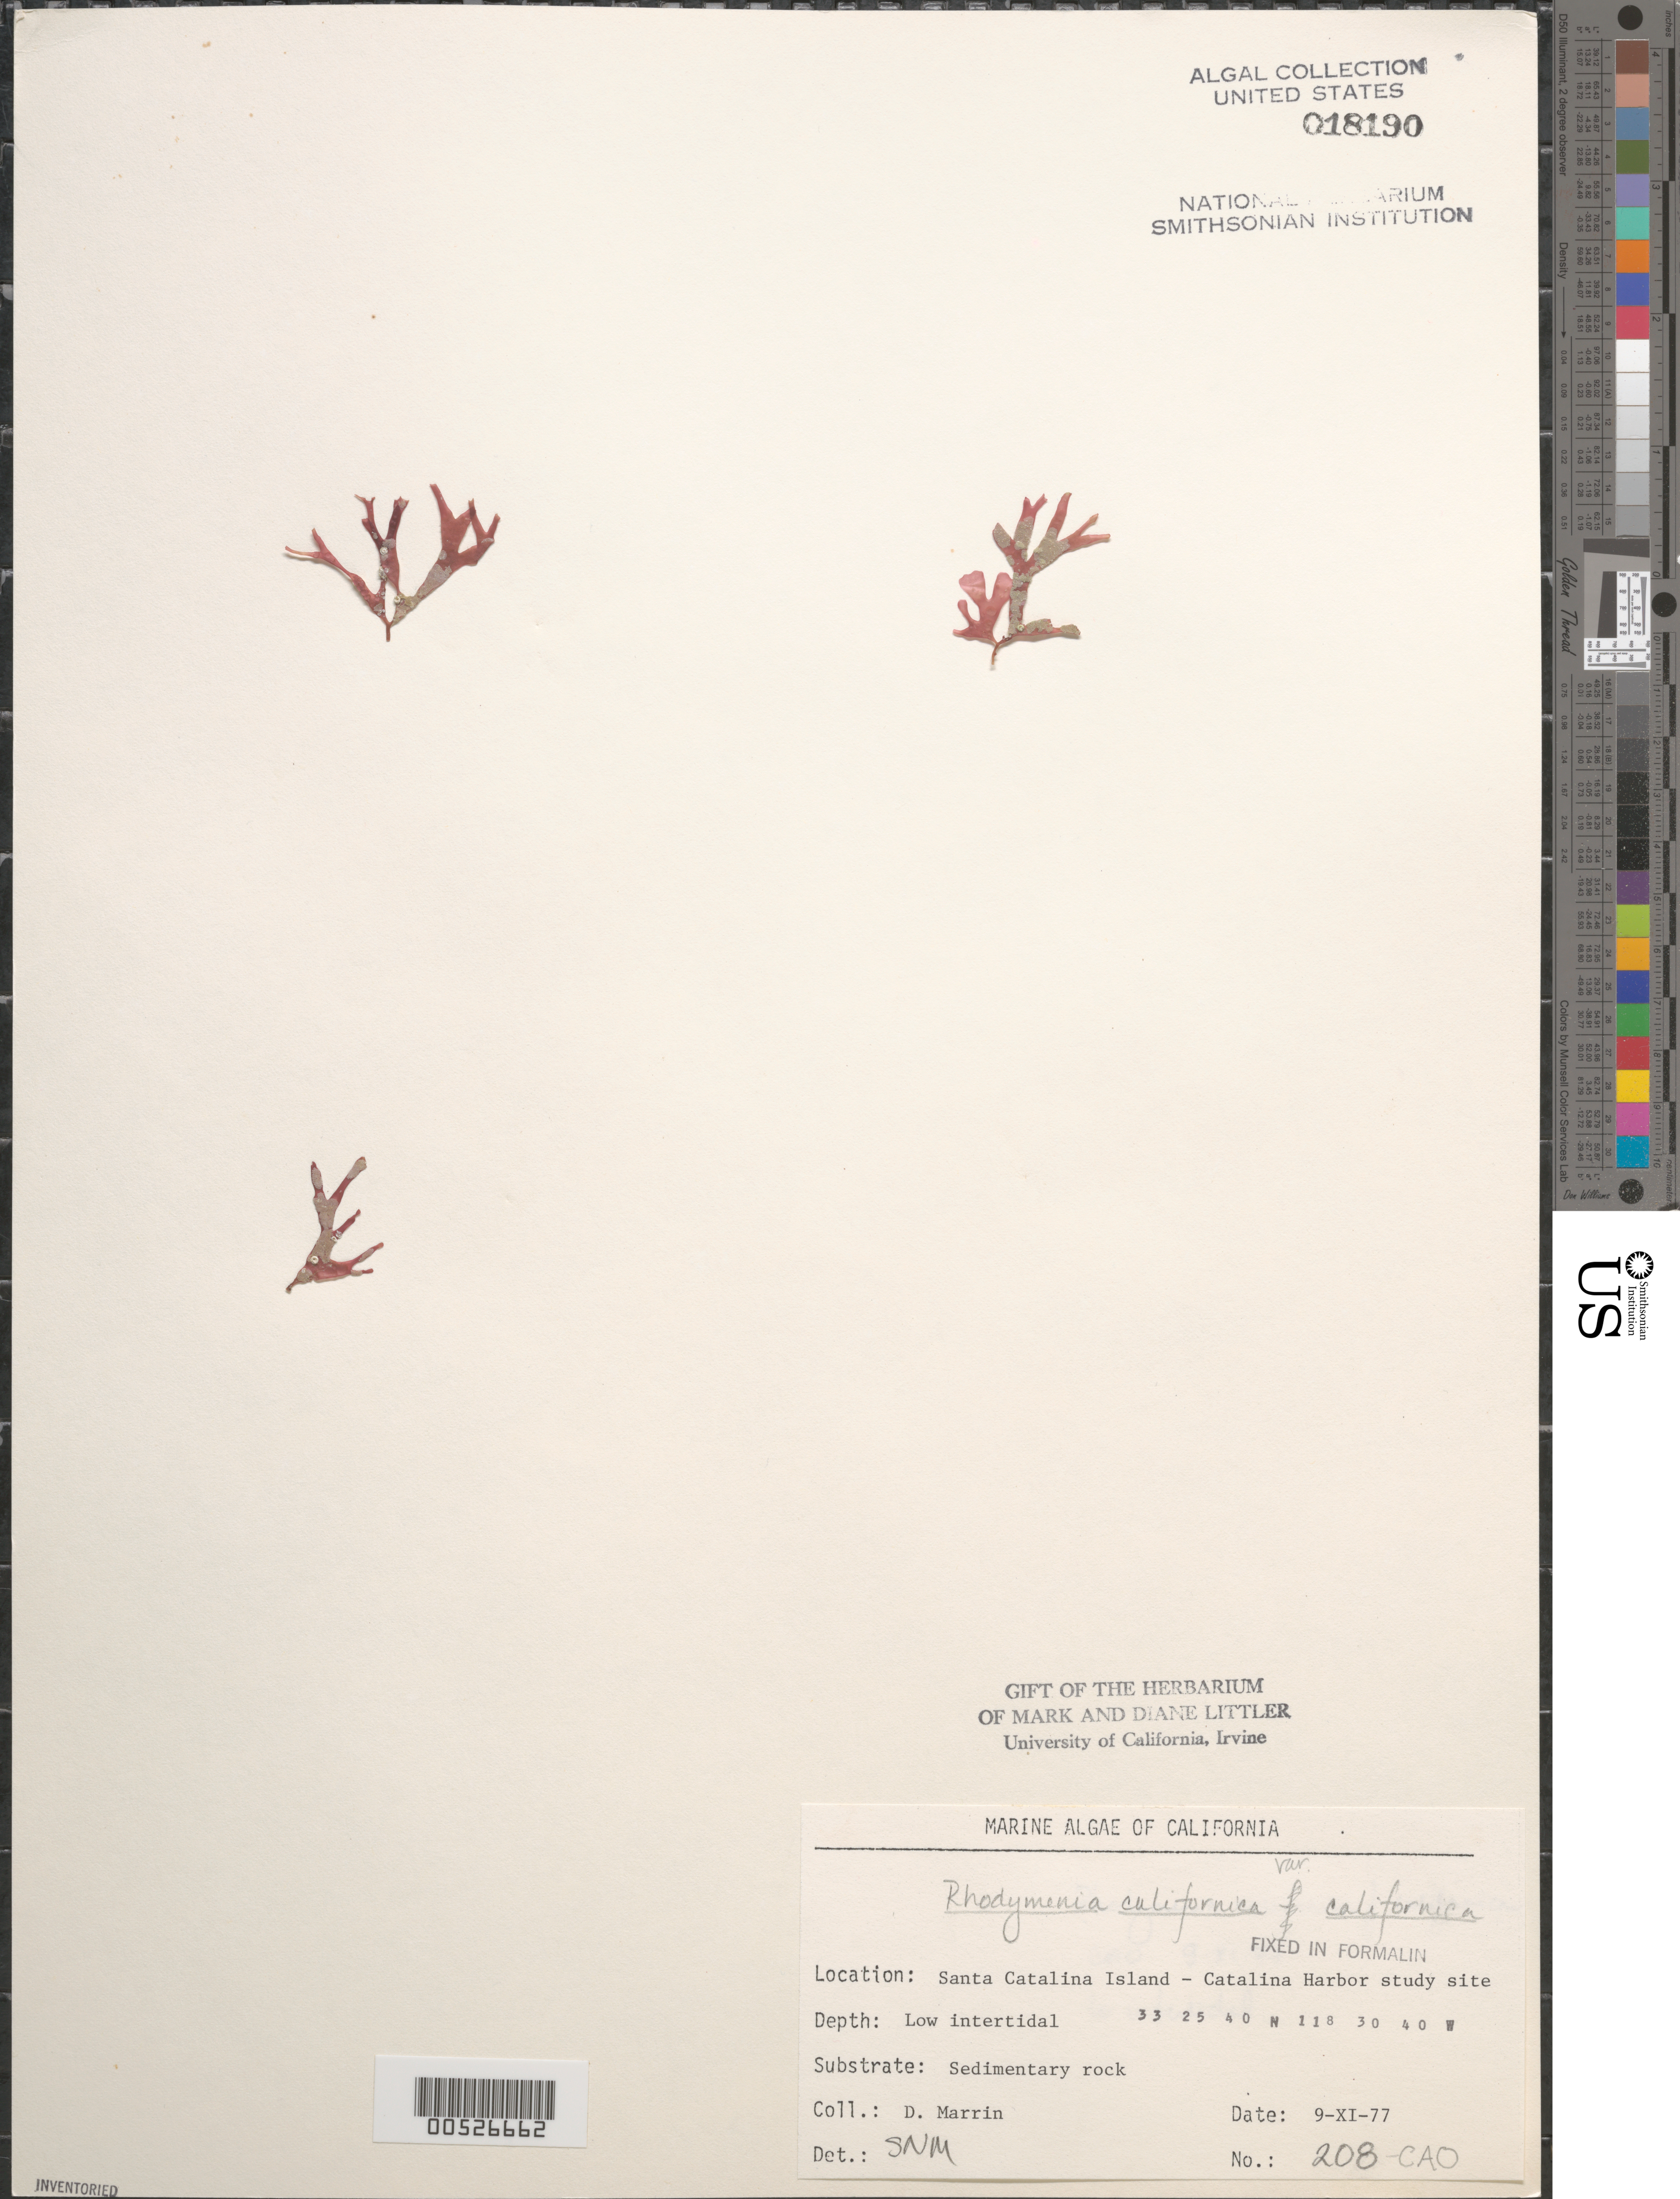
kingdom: Plantae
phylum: Rhodophyta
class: Florideophyceae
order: Rhodymeniales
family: Rhodymeniaceae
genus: Rhodymenia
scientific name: Rhodymenia californica var. californica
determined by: Murray, S. N.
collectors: D. Marrin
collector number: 208-cao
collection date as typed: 09 Nov 1977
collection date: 1977-11-09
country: United States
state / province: California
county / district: Los Angeles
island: Santa Catalina Island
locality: Catalina Harbor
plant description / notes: BLM-SOCALBIGHT Rocky Intertidal Survey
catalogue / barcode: US 18190